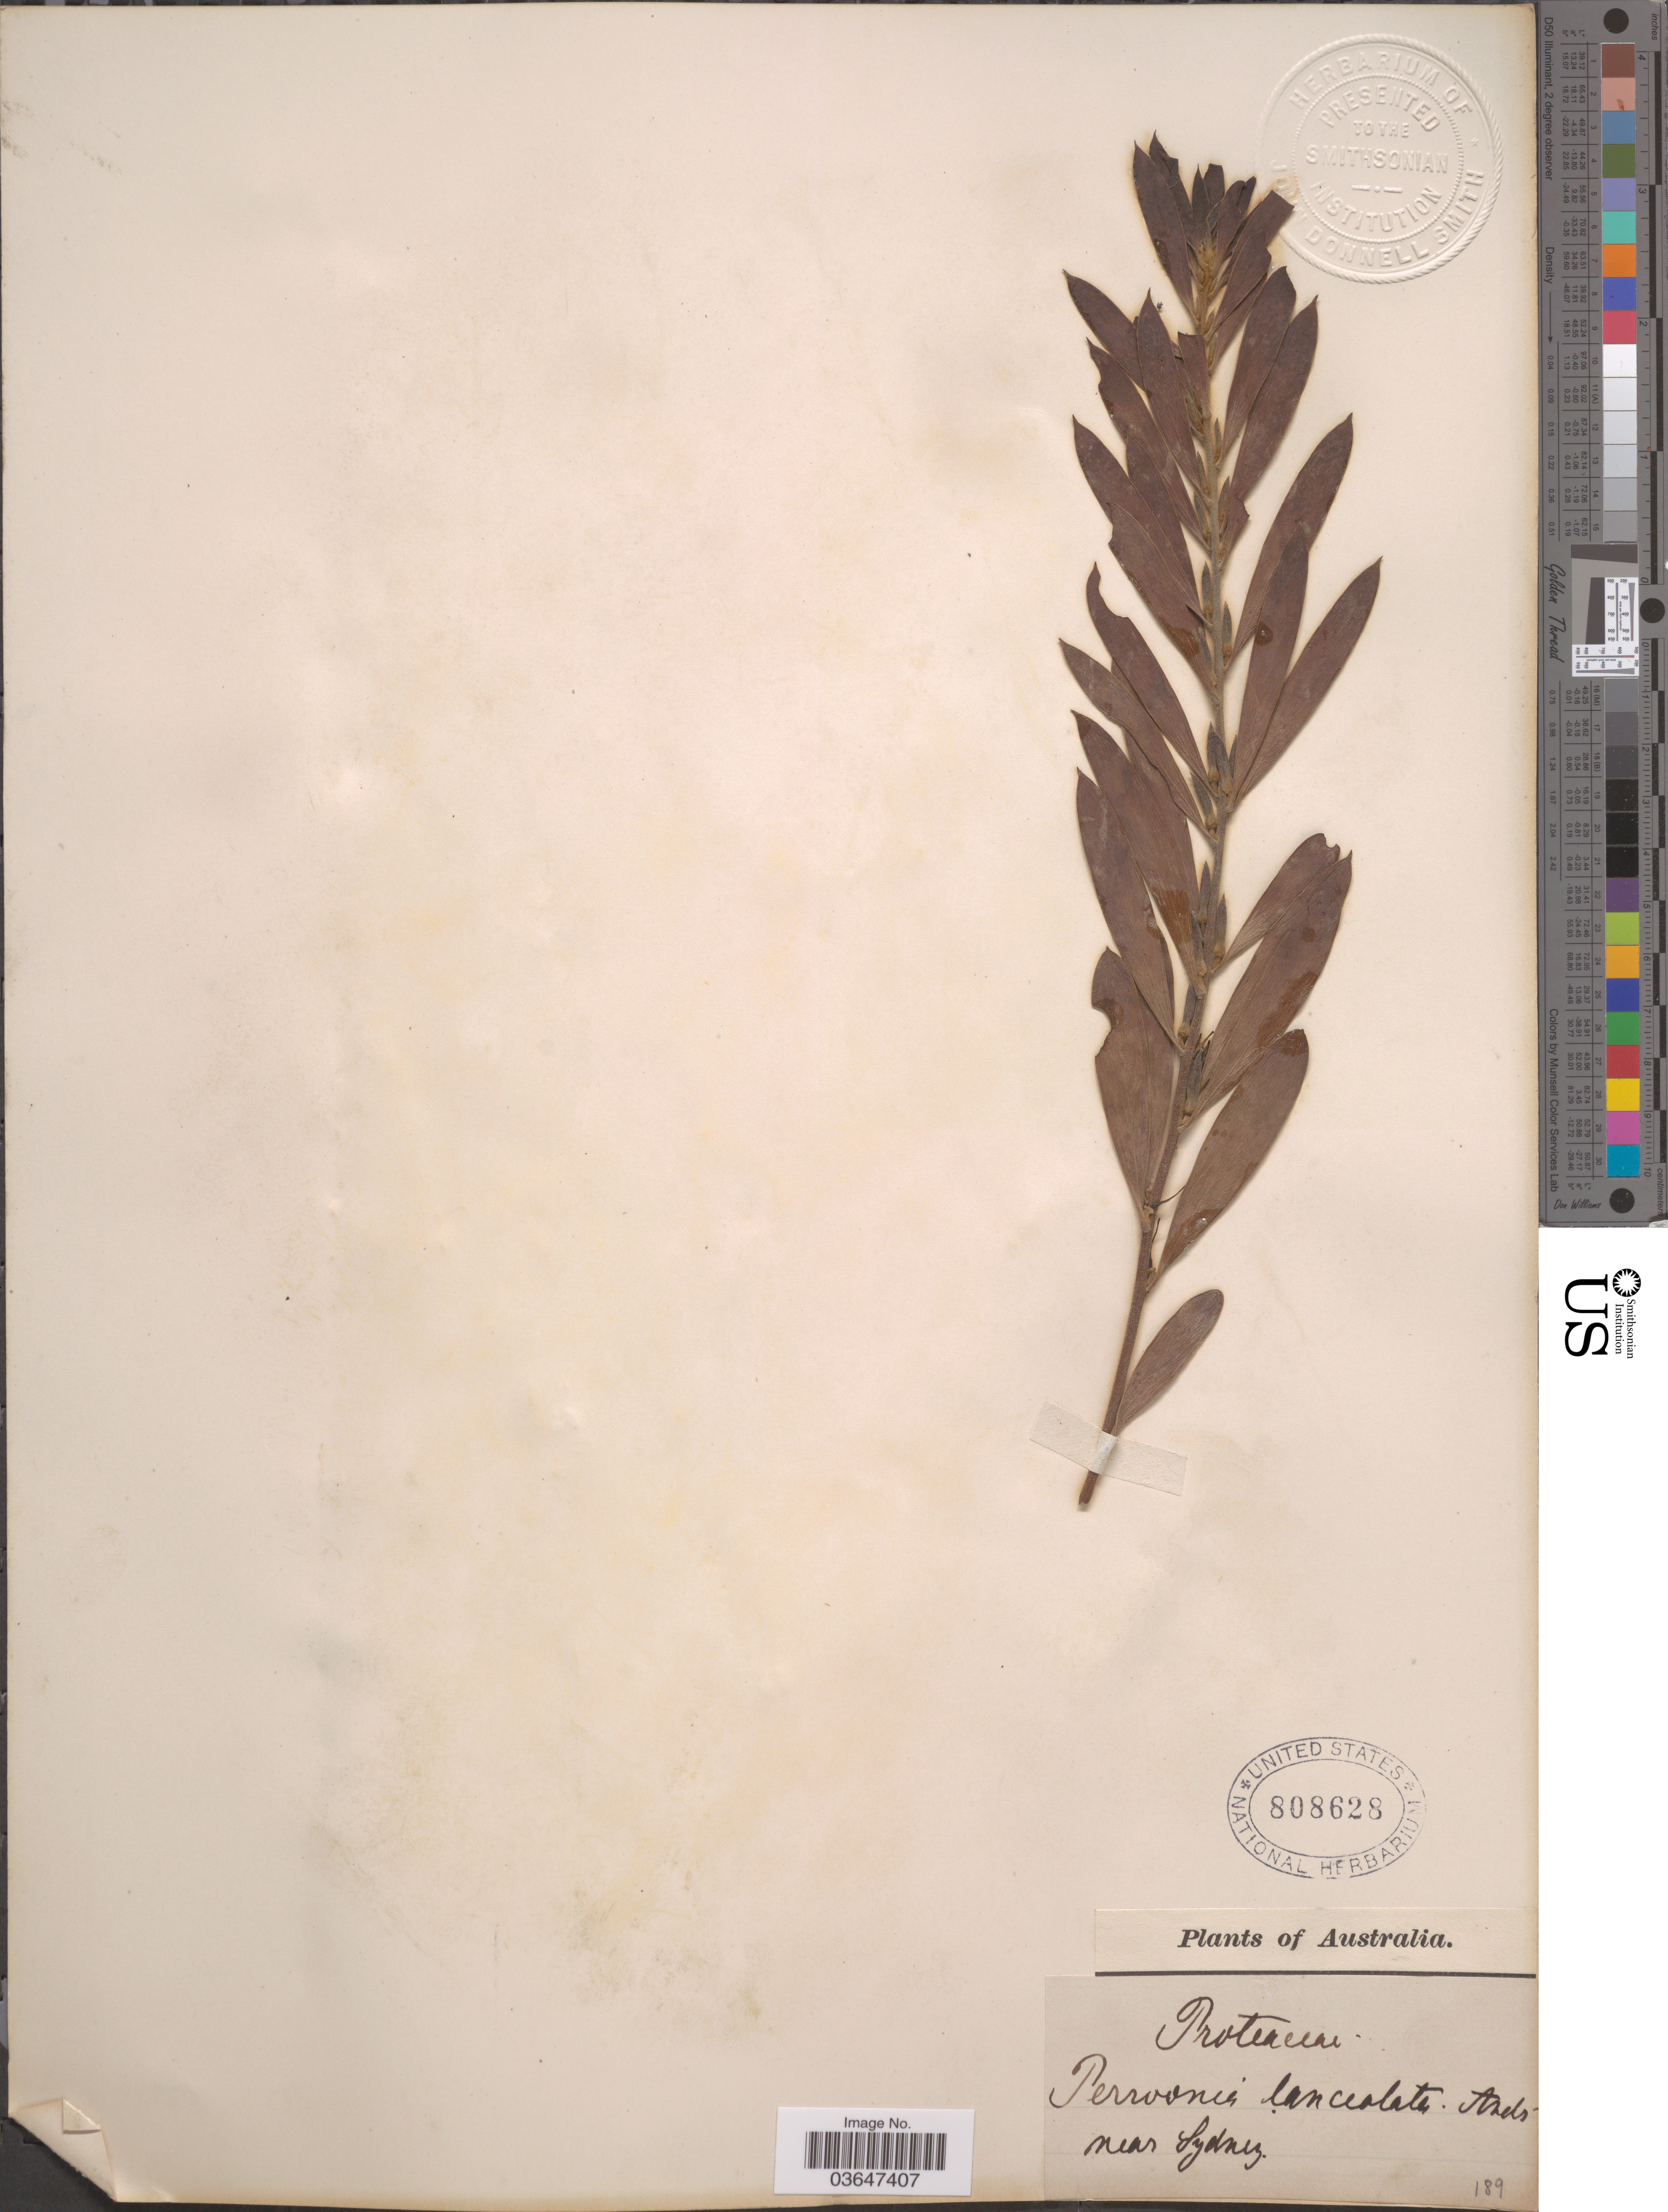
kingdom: Plantae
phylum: Tracheophyta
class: Magnoliopsida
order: Proteales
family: Proteaceae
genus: Persoonia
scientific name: Persoonia lanceolata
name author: Michx.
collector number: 189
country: Australia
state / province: New South Wales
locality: Near Sydney.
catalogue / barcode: US 808628